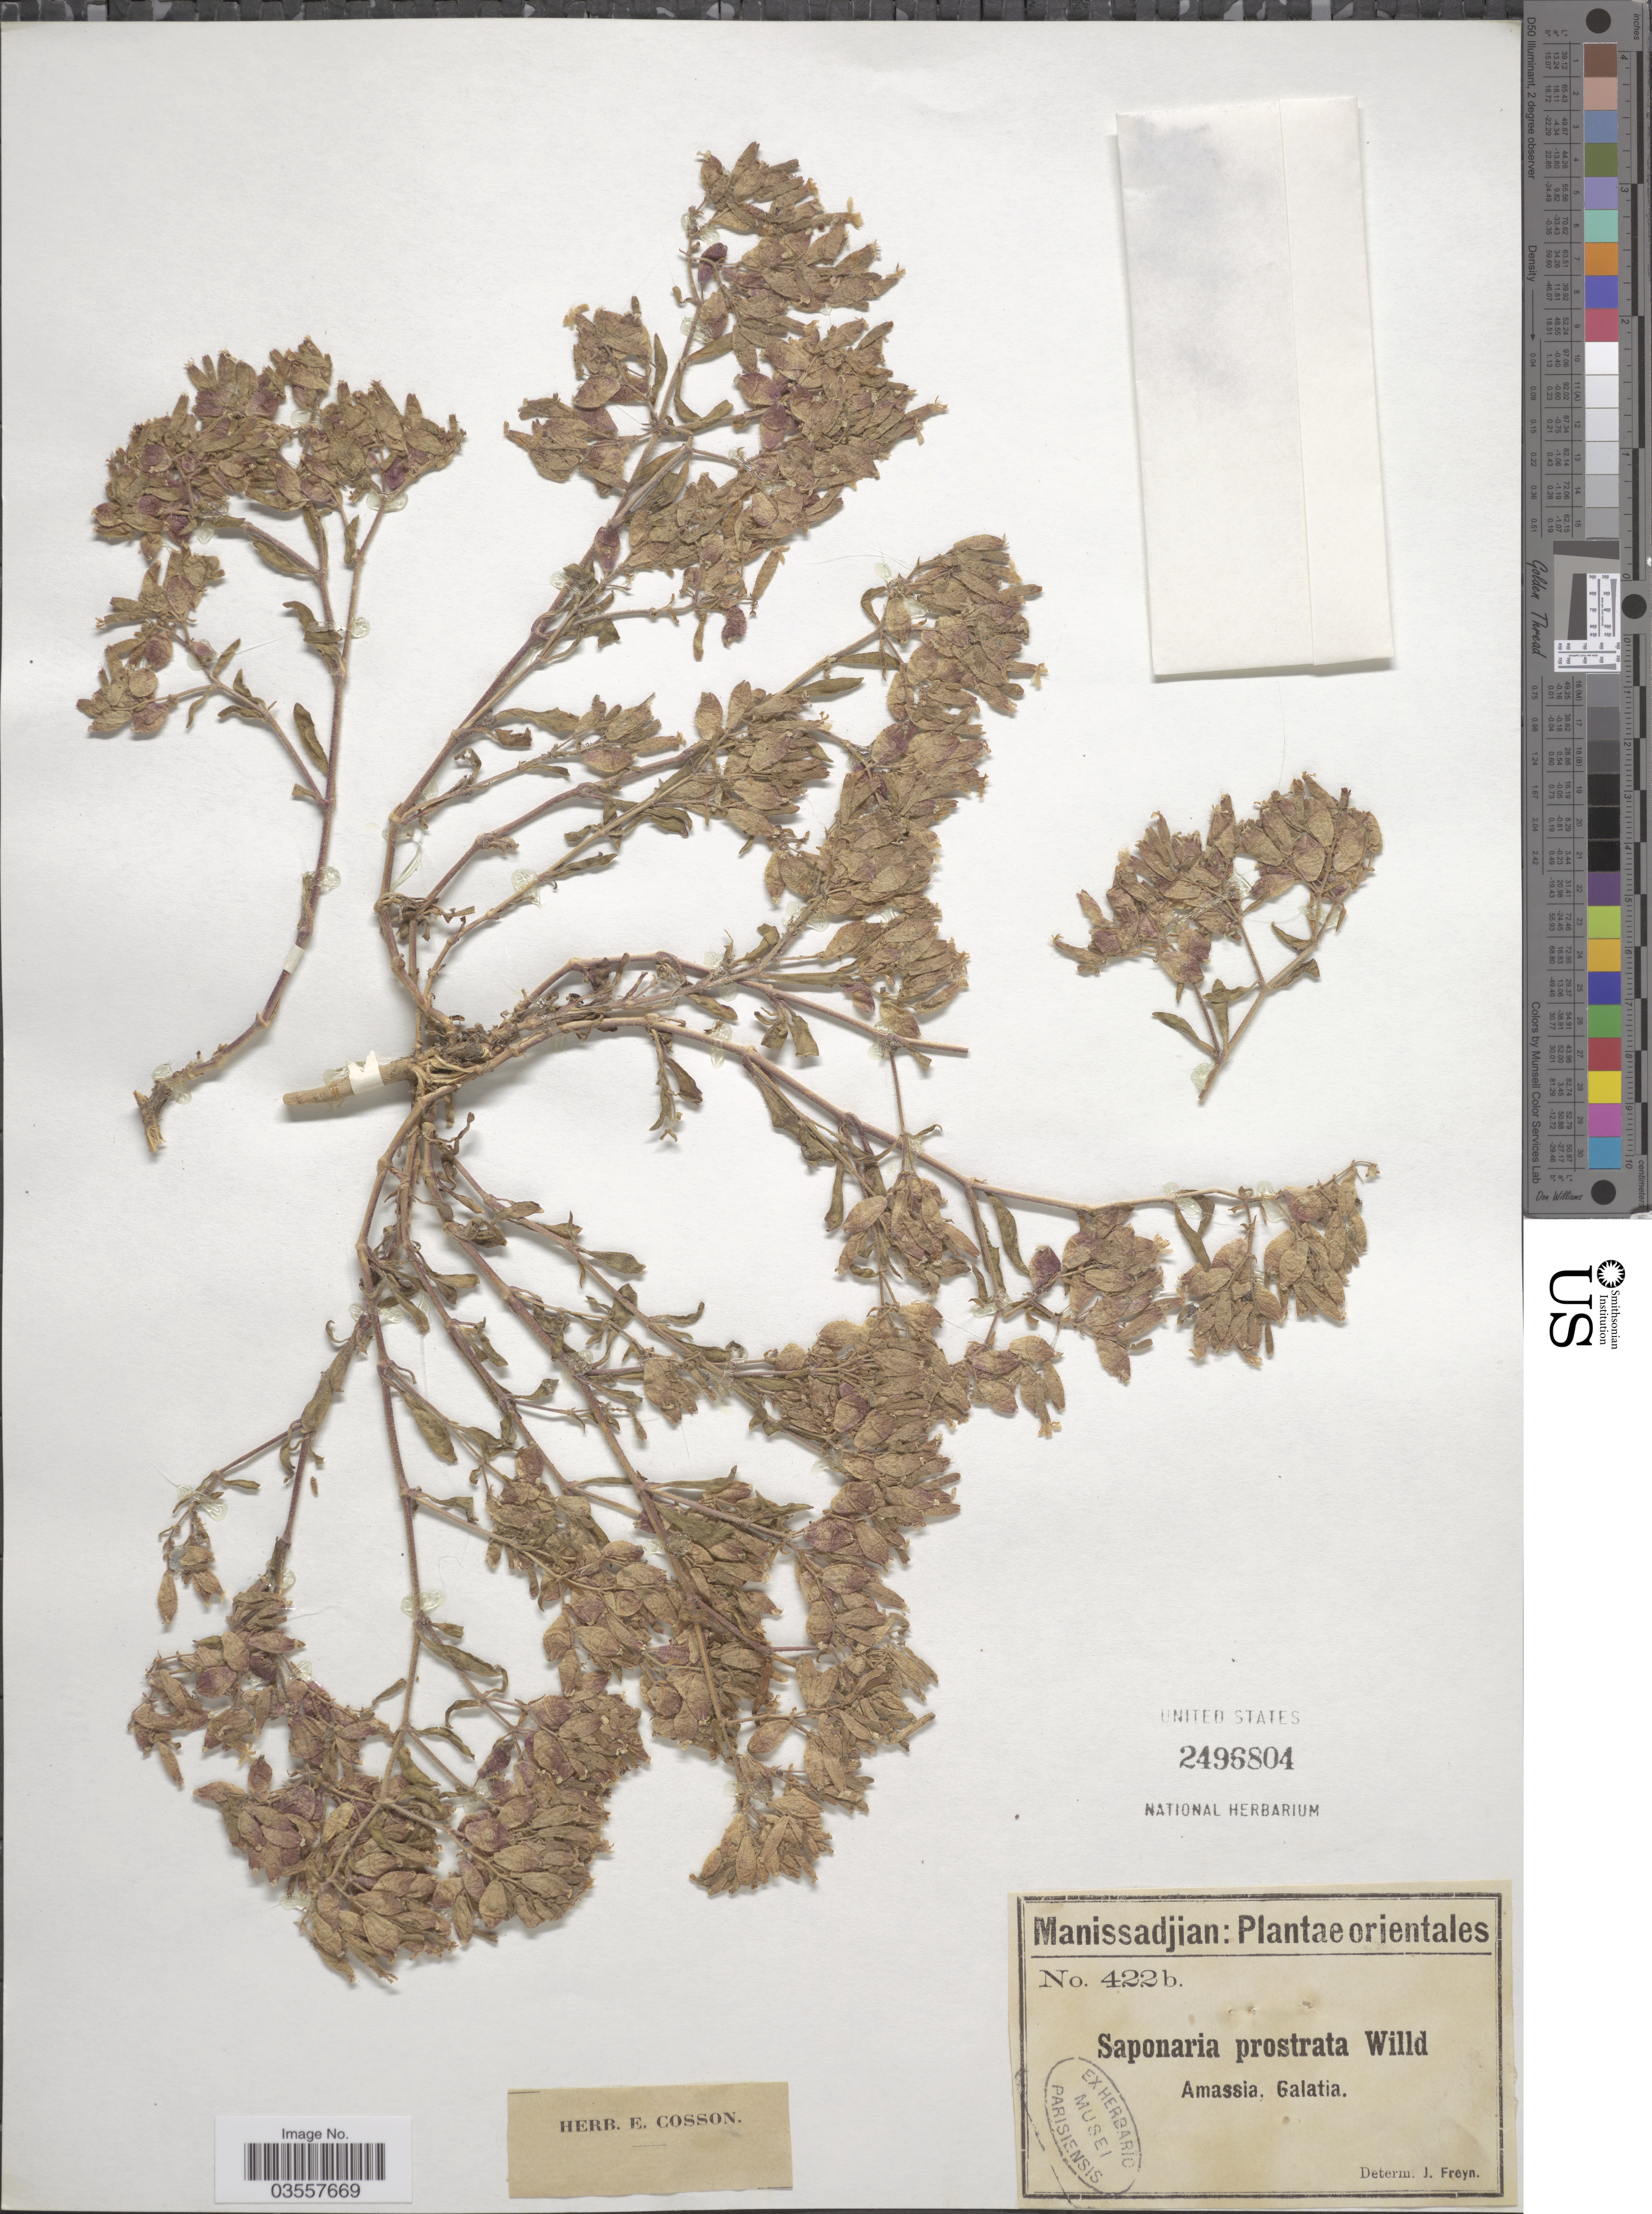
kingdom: Plantae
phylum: Tracheophyta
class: Magnoliopsida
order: Caryophyllales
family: Caryophyllaceae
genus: Saponaria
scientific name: Saponaria prostrata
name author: Willd.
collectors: -. Manissadjian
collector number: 422b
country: Turkey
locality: Orientales. Amassia, Galatia.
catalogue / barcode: US 2496804